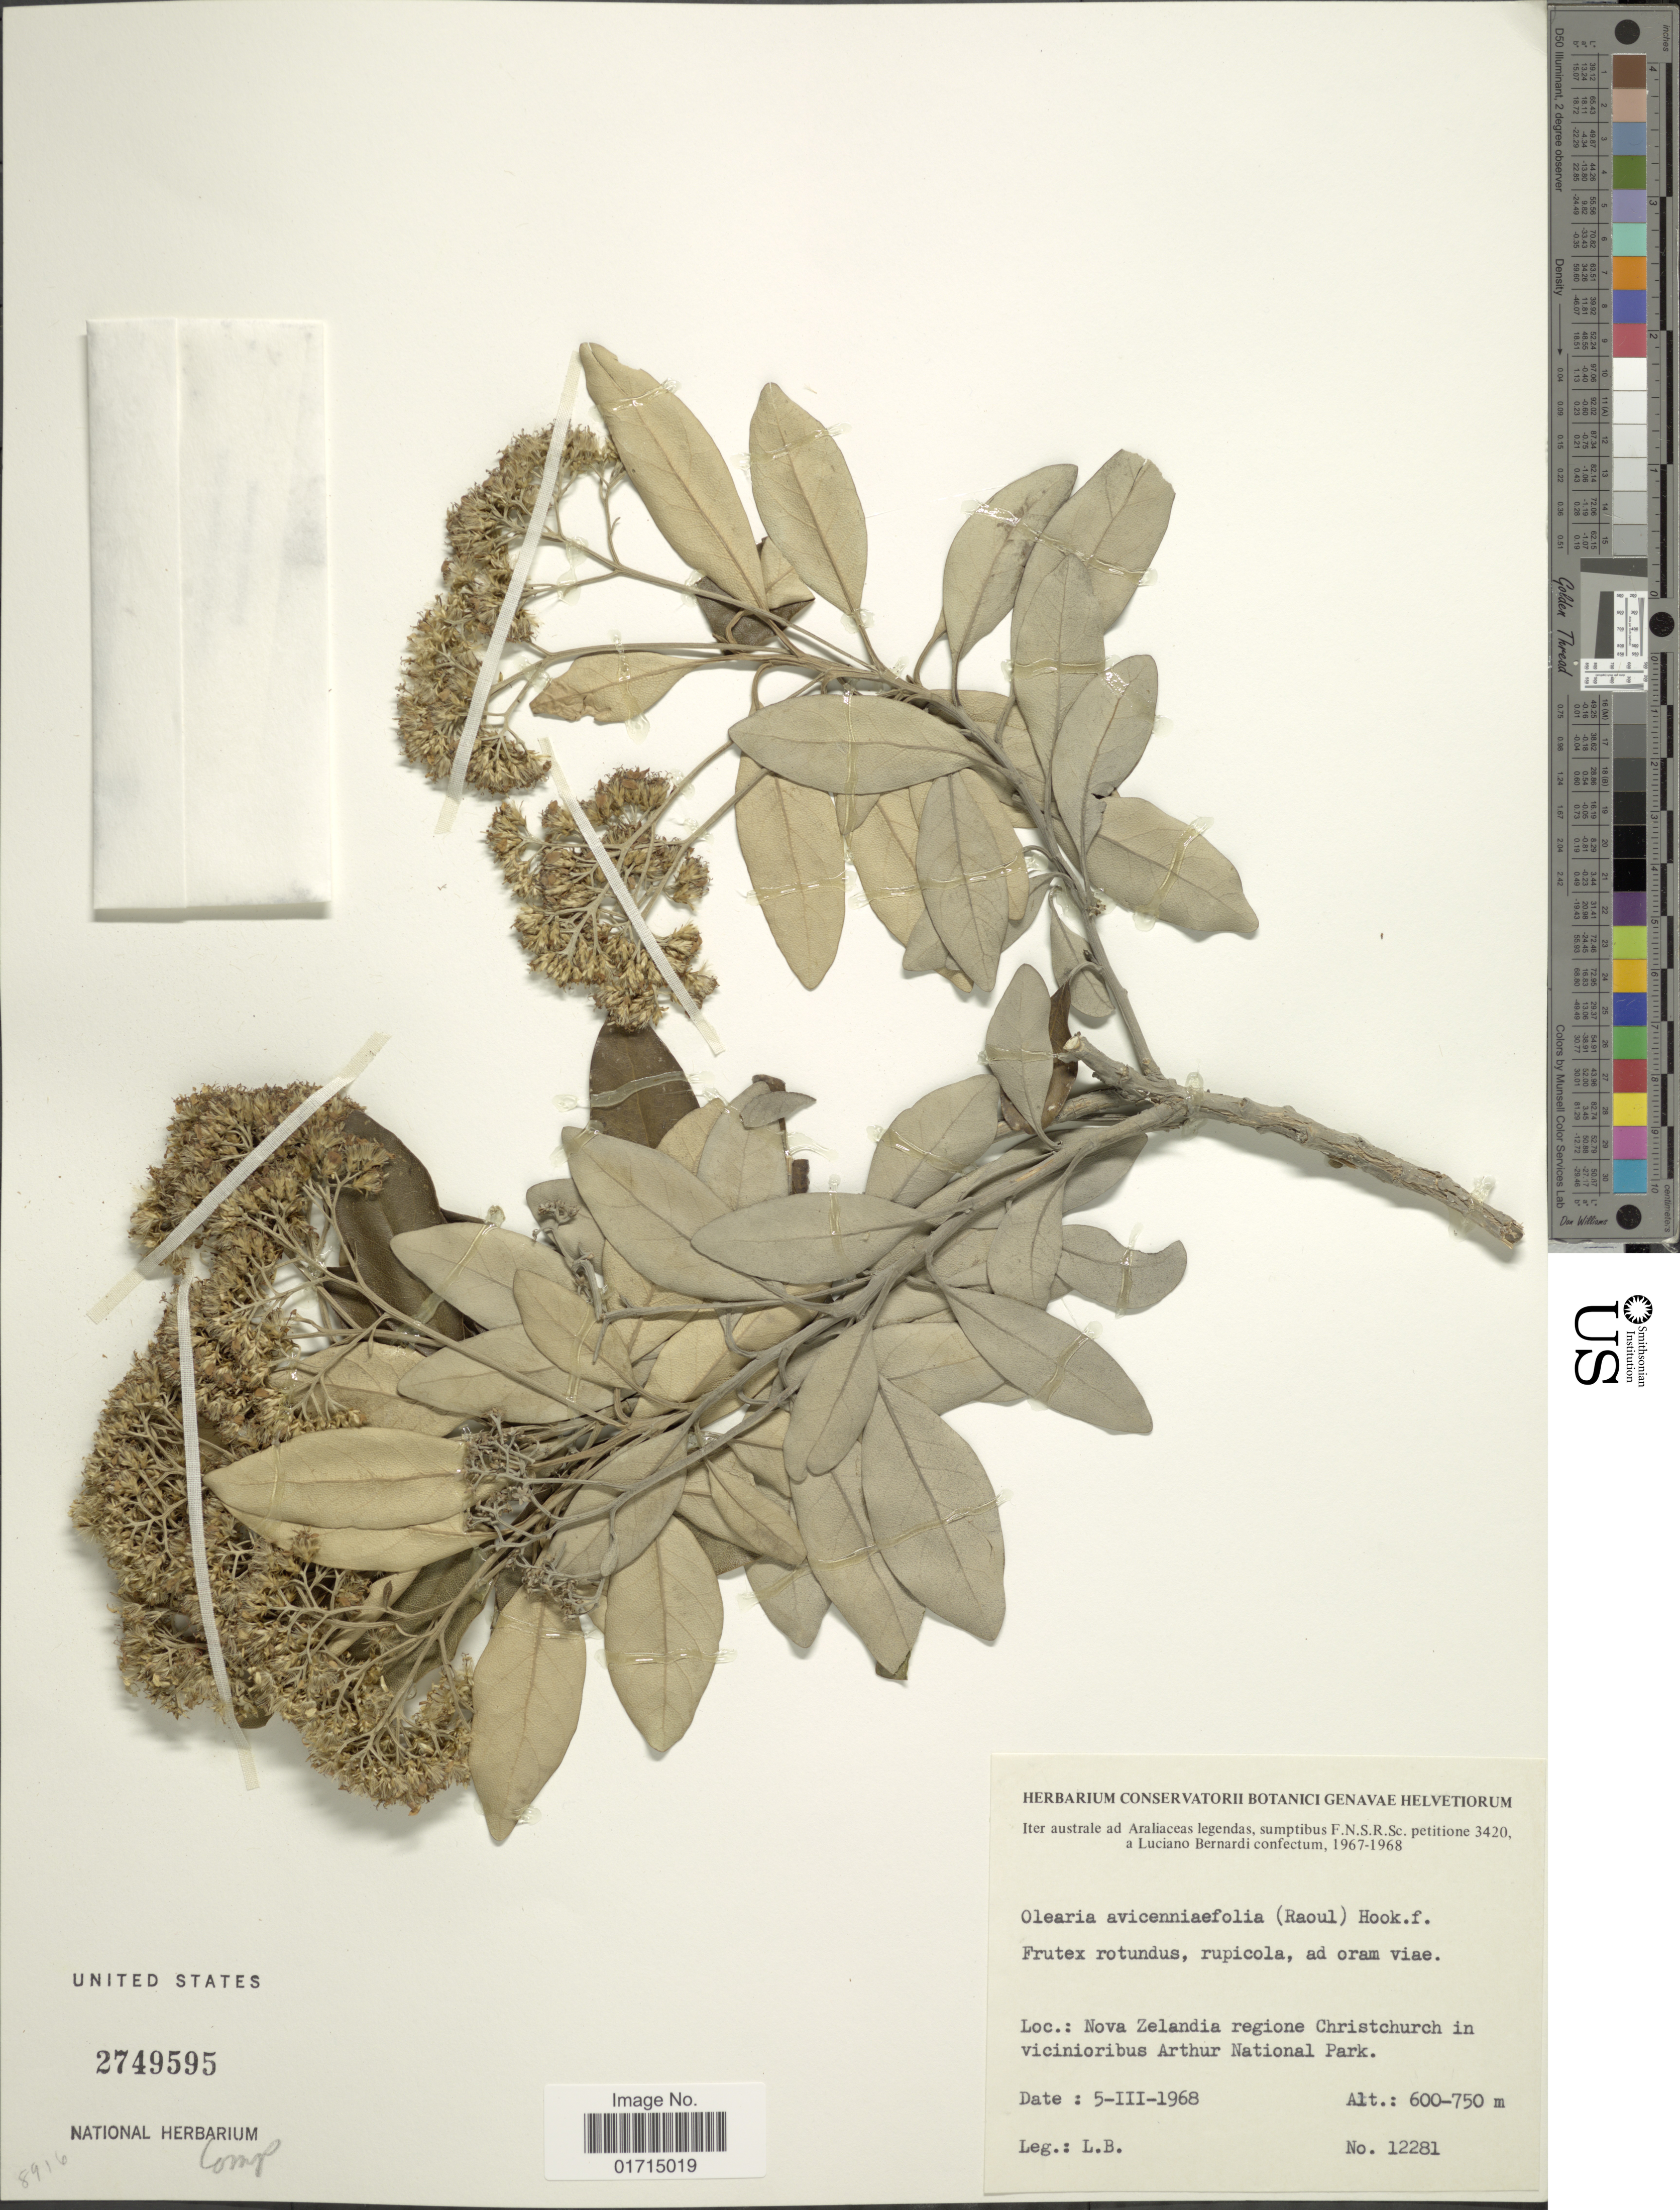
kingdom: Plantae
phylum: Tracheophyta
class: Magnoliopsida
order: Asterales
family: Asteraceae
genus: Olearia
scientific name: Olearia avicenniifolia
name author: (Raoul) Hook. f.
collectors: L. Bernardi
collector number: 12281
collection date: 1968-03-05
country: New Zealand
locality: Nova Zelandia regione Chistchurch in vicinioribus Arthur Nation Park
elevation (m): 600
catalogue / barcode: US 2749595